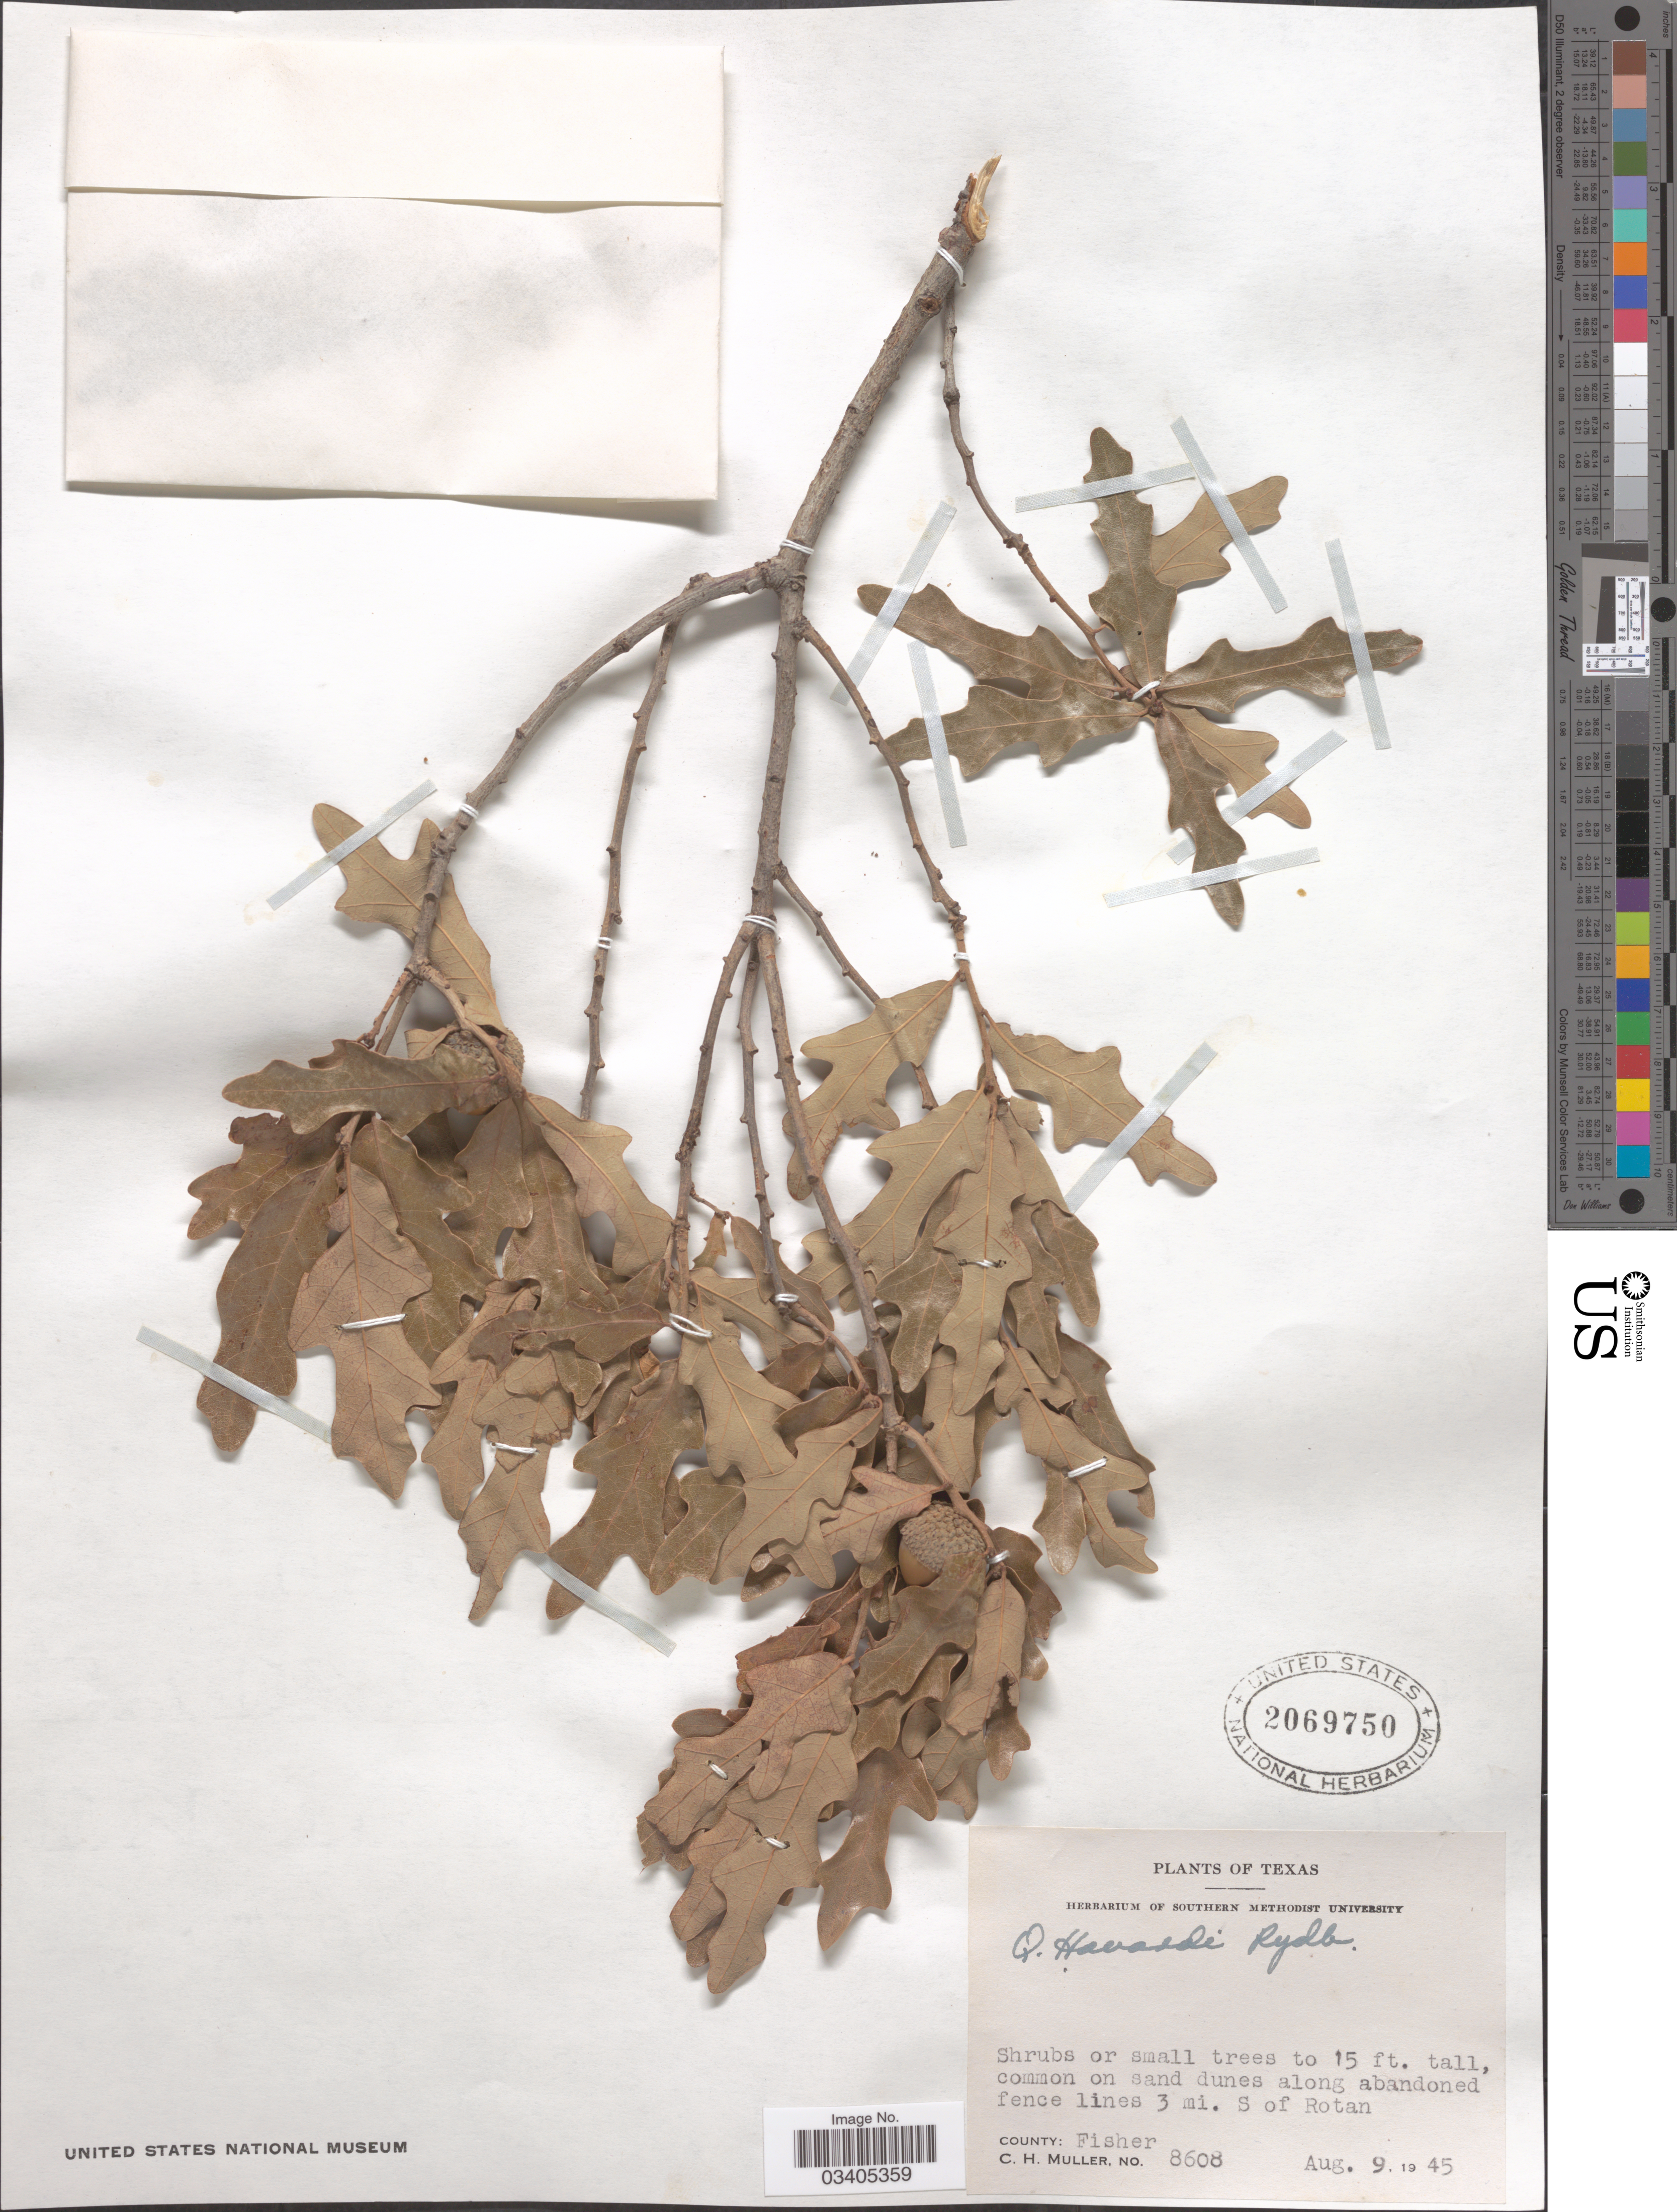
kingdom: Plantae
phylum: Tracheophyta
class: Magnoliopsida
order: Fagales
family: Fagaceae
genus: Quercus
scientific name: Quercus havardii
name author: Rydb.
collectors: C. H. Mueller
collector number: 8608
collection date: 1945-08-09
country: United States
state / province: Texas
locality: Common on sand dunes along abandoned fence lines 3 mi. S of Rotan. County: Fisher.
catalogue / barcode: US 2069750